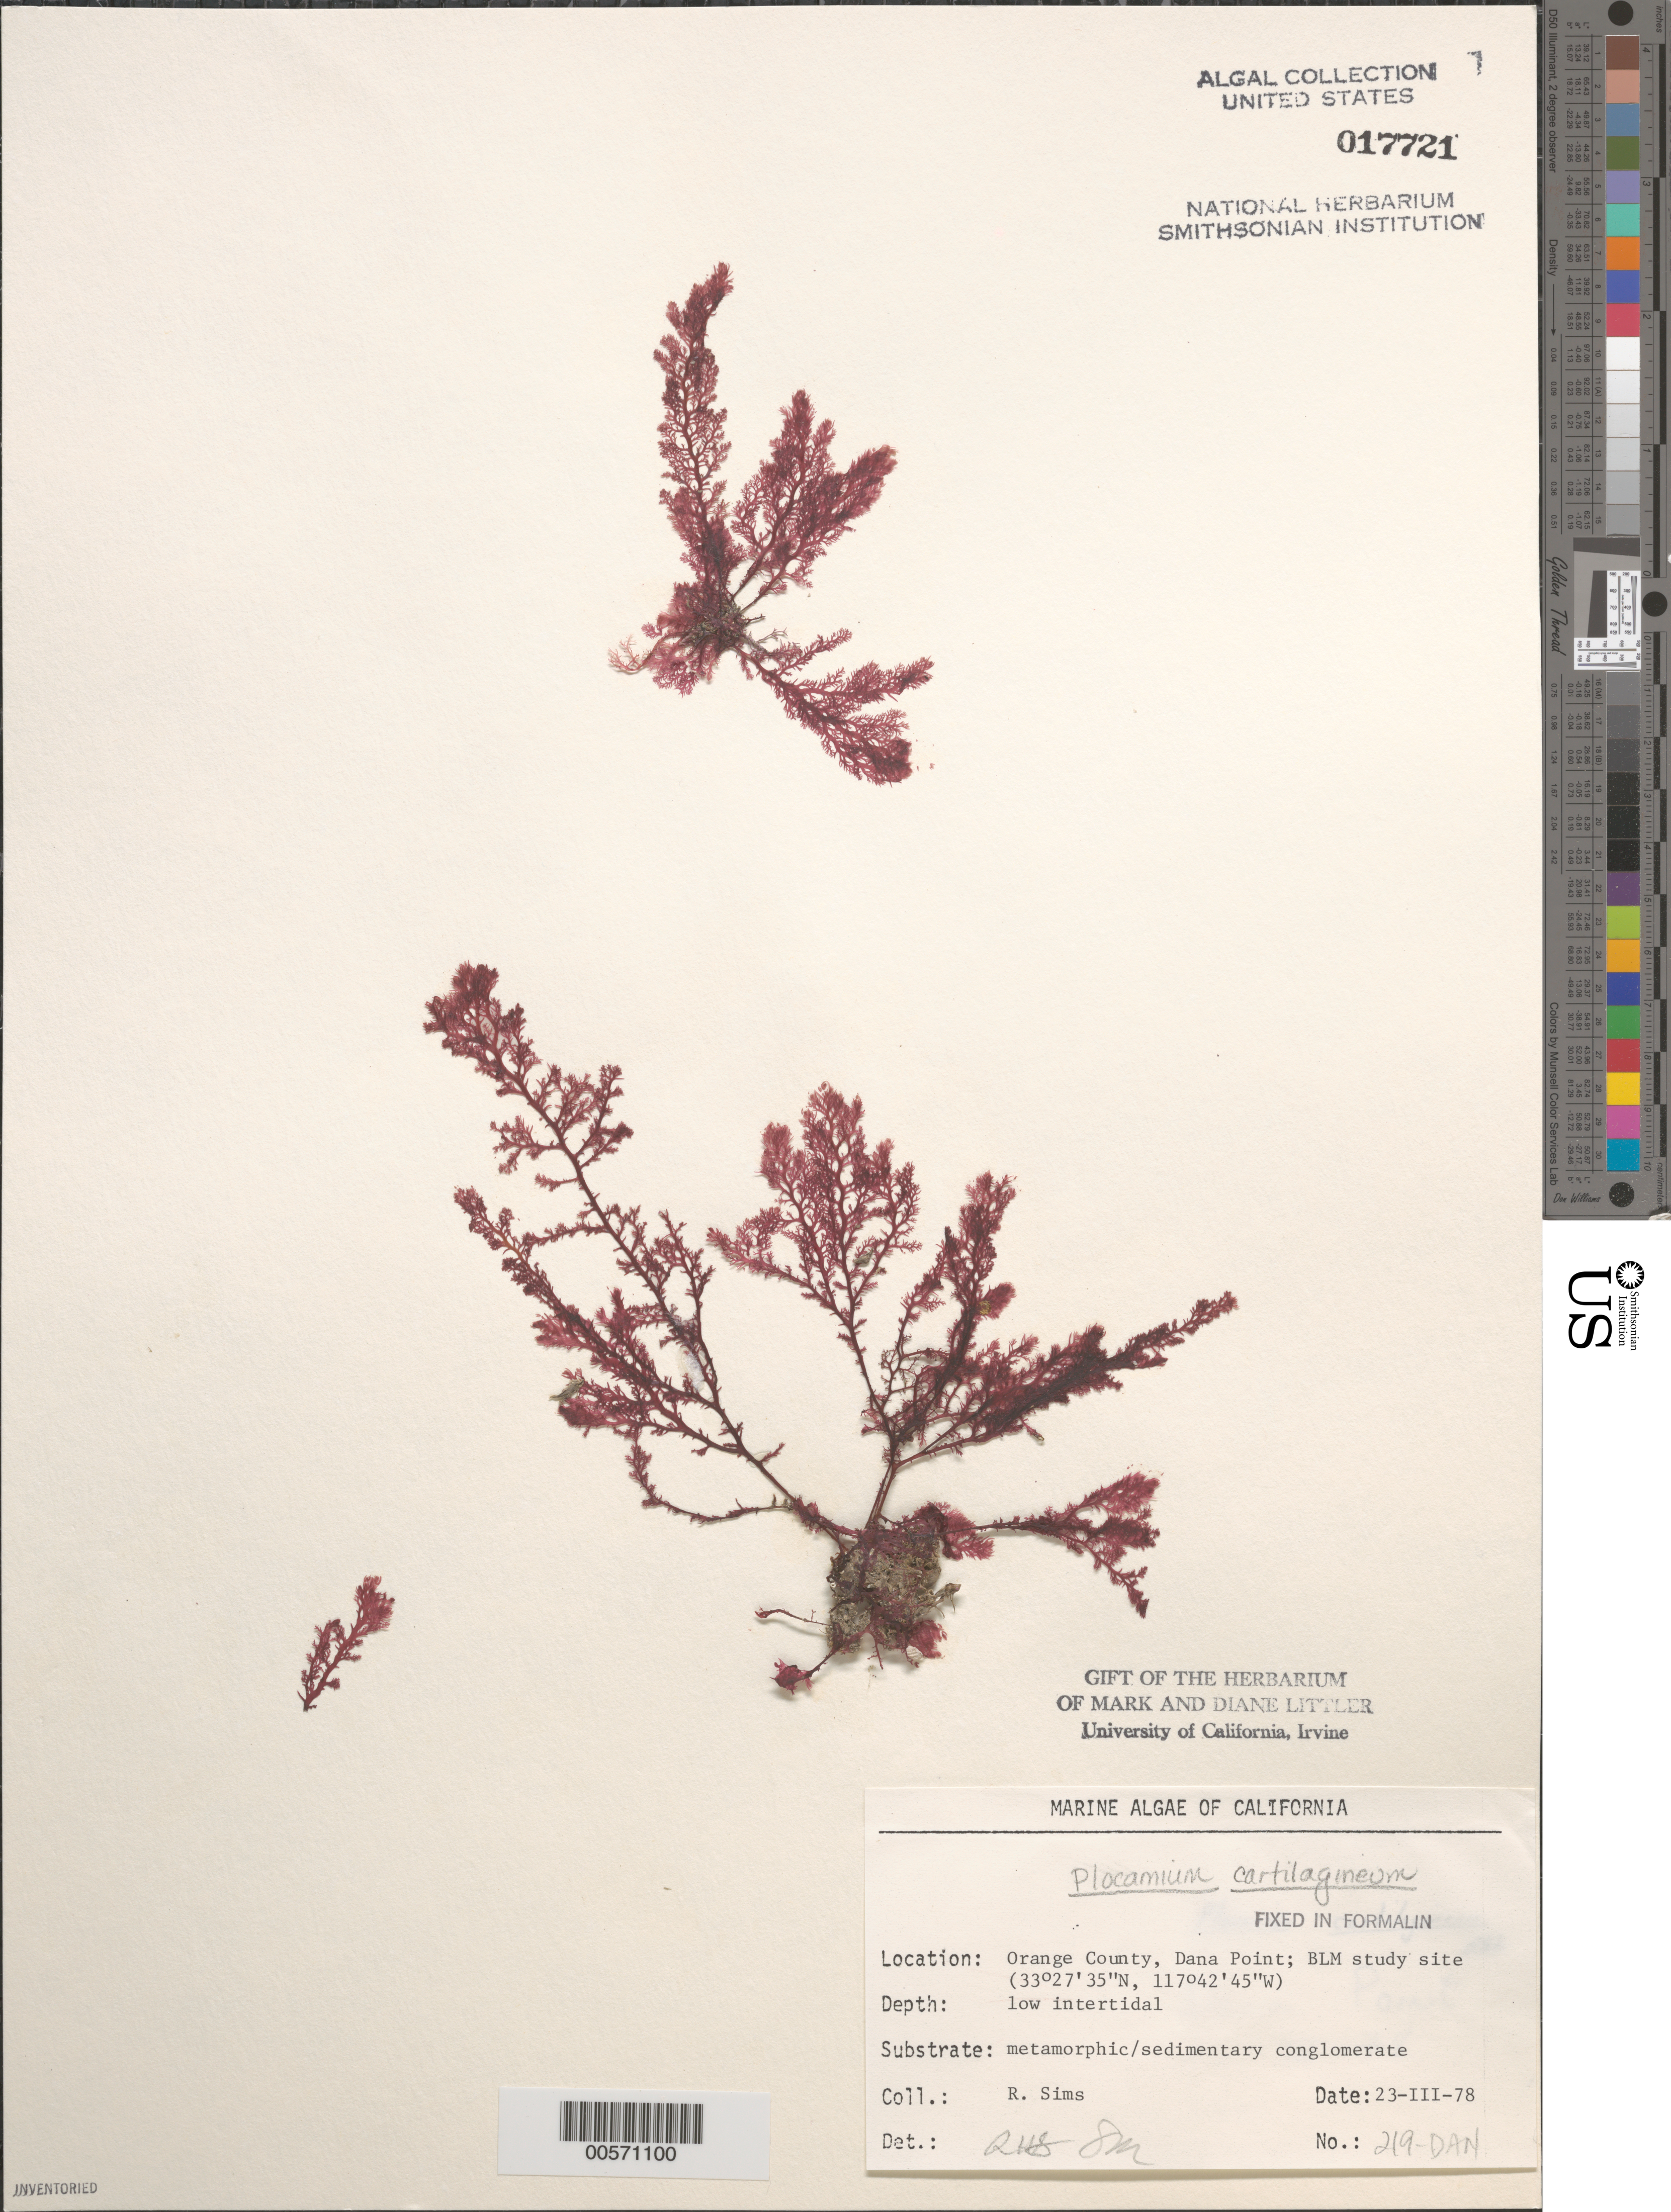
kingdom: Plantae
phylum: Rhodophyta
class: Florideophyceae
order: Plocamiales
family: Plocamiaceae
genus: Plocamium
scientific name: Plocamium cartilagineum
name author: (L.) P.S. Dixon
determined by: Sims, Robert H.; Murray, S. N.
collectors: R. H. Sims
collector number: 219-dan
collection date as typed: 23 Mar 1978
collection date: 1978-03-23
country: United States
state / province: California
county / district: Orange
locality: Dana Point, 1 km north of marina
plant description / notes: BLM-SOCALBIGHT Rocky Intertidal Survey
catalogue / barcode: US 17721